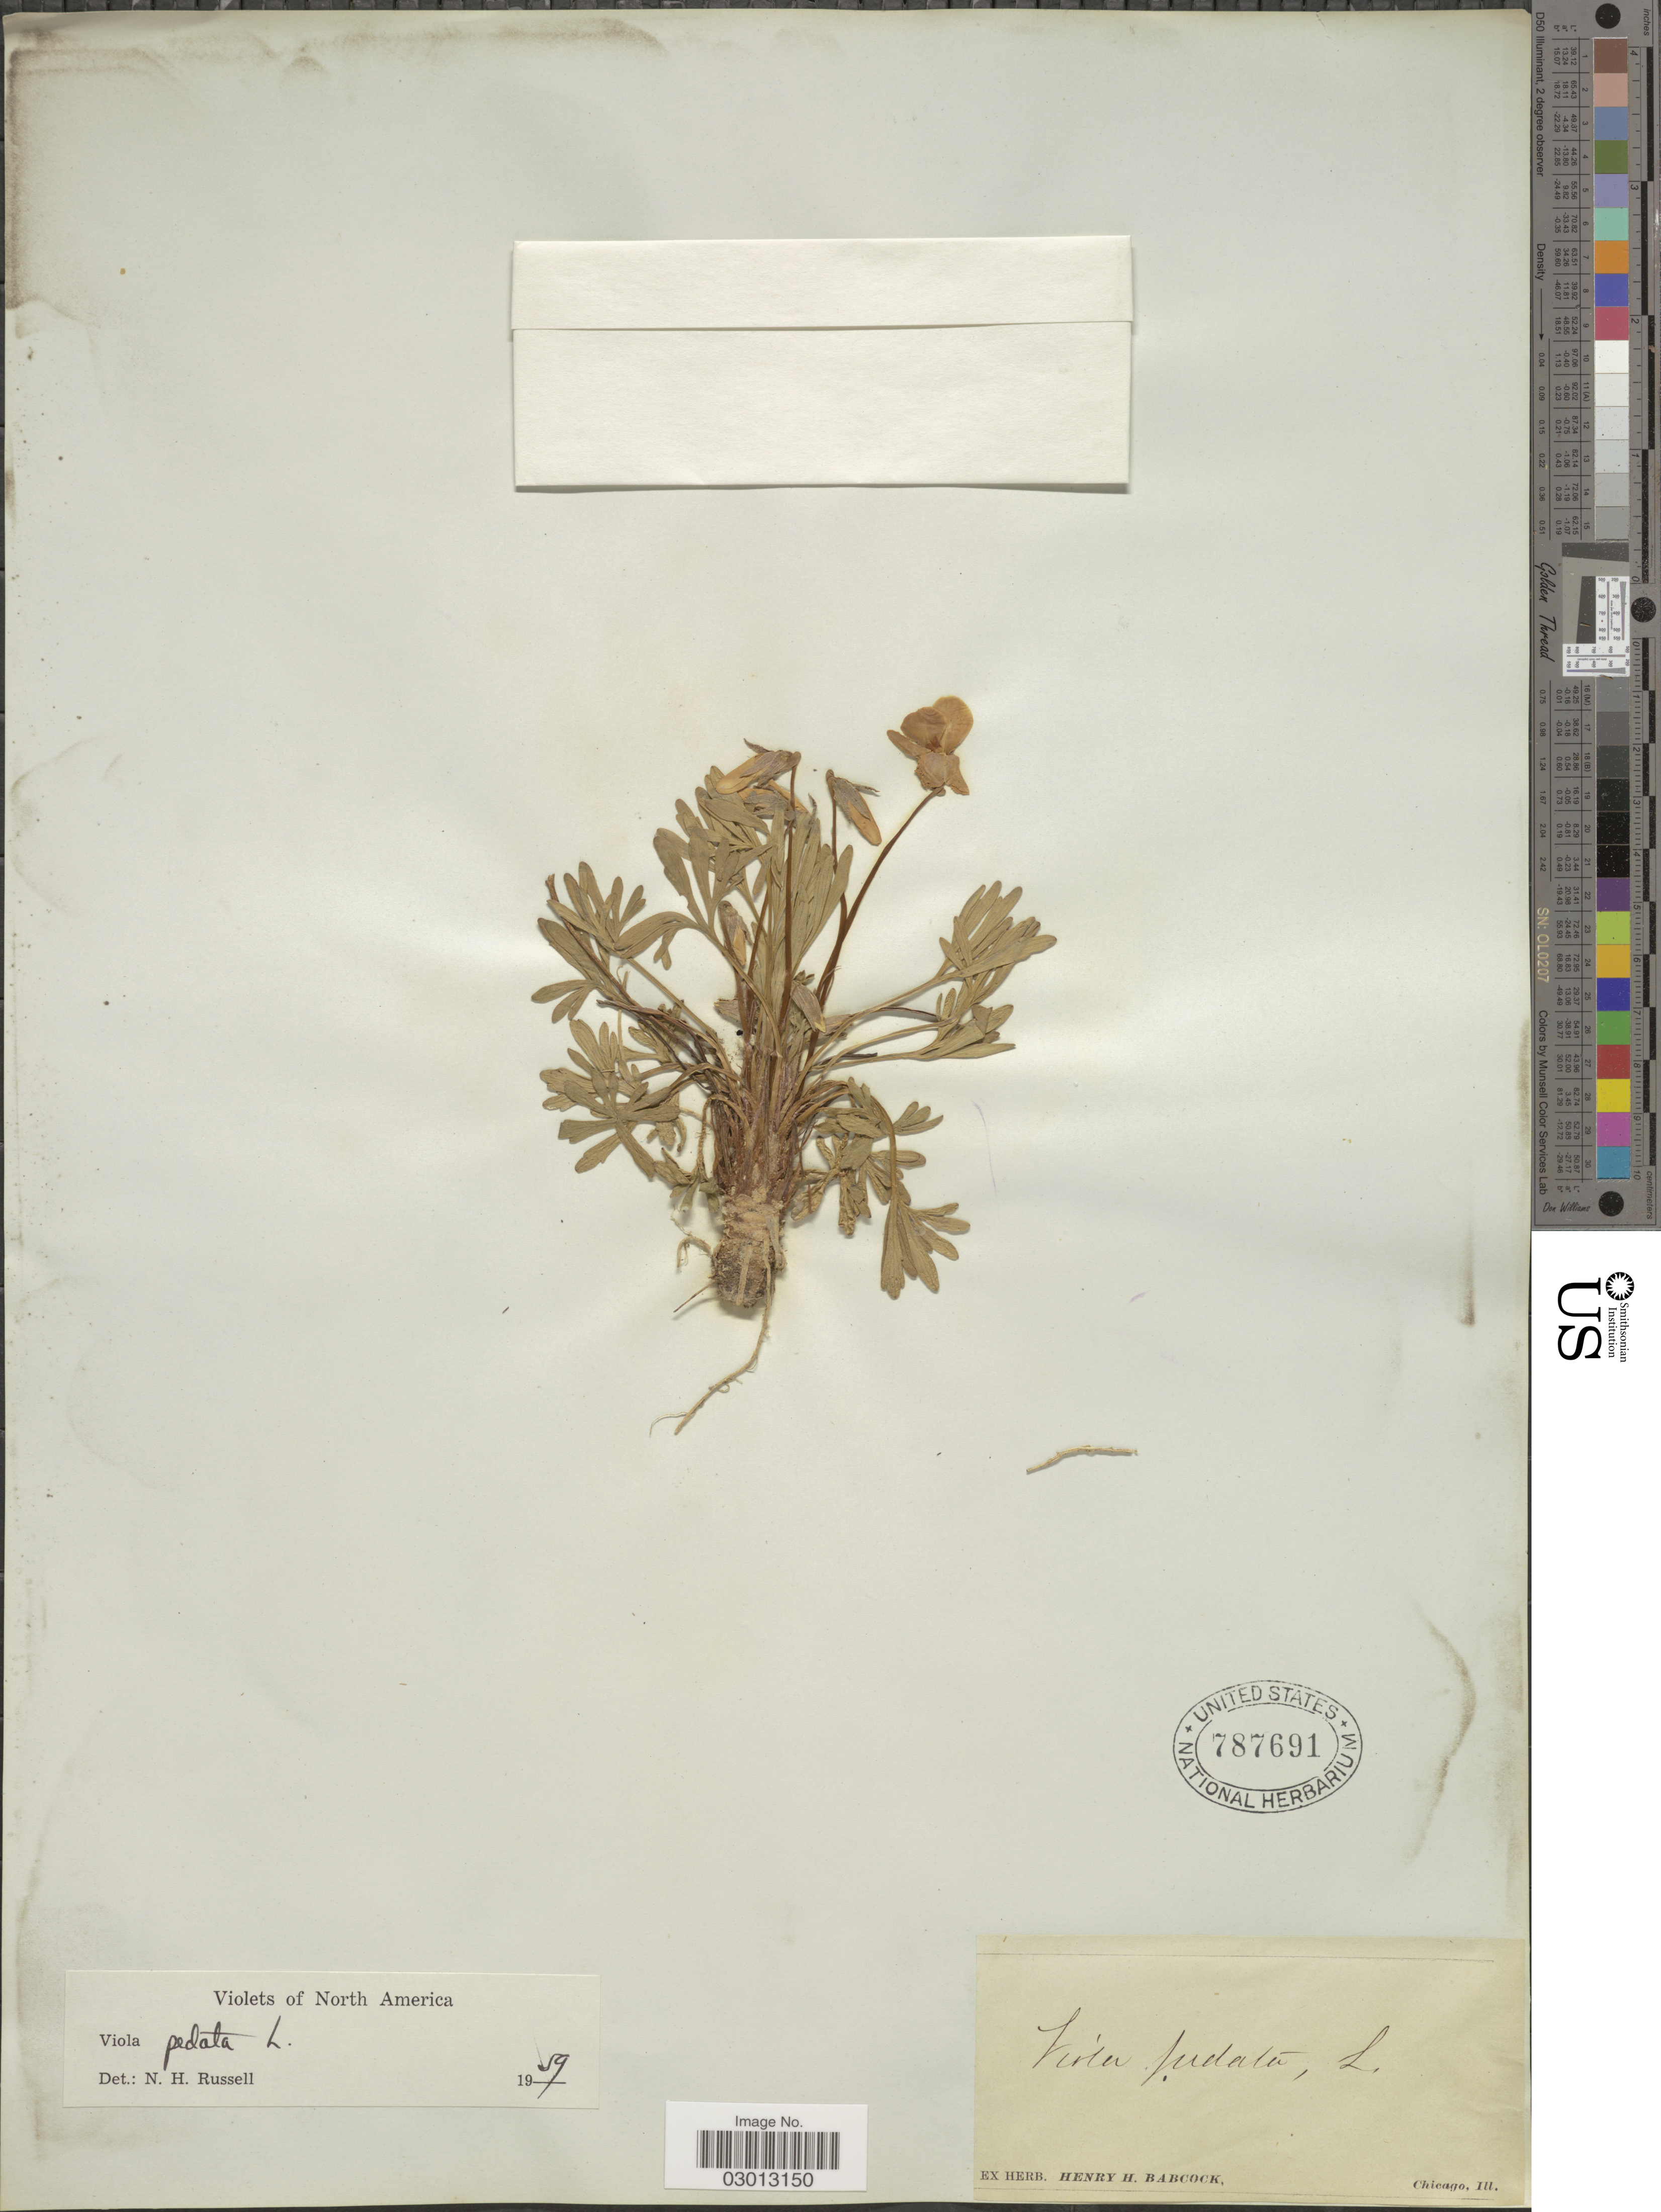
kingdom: Plantae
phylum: Tracheophyta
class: Magnoliopsida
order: Malpighiales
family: Violaceae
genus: Viola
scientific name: Viola pedata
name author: L.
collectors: ex herb. Henry Homes Babcock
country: United States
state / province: Illinois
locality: Chicago.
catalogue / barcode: US 787691